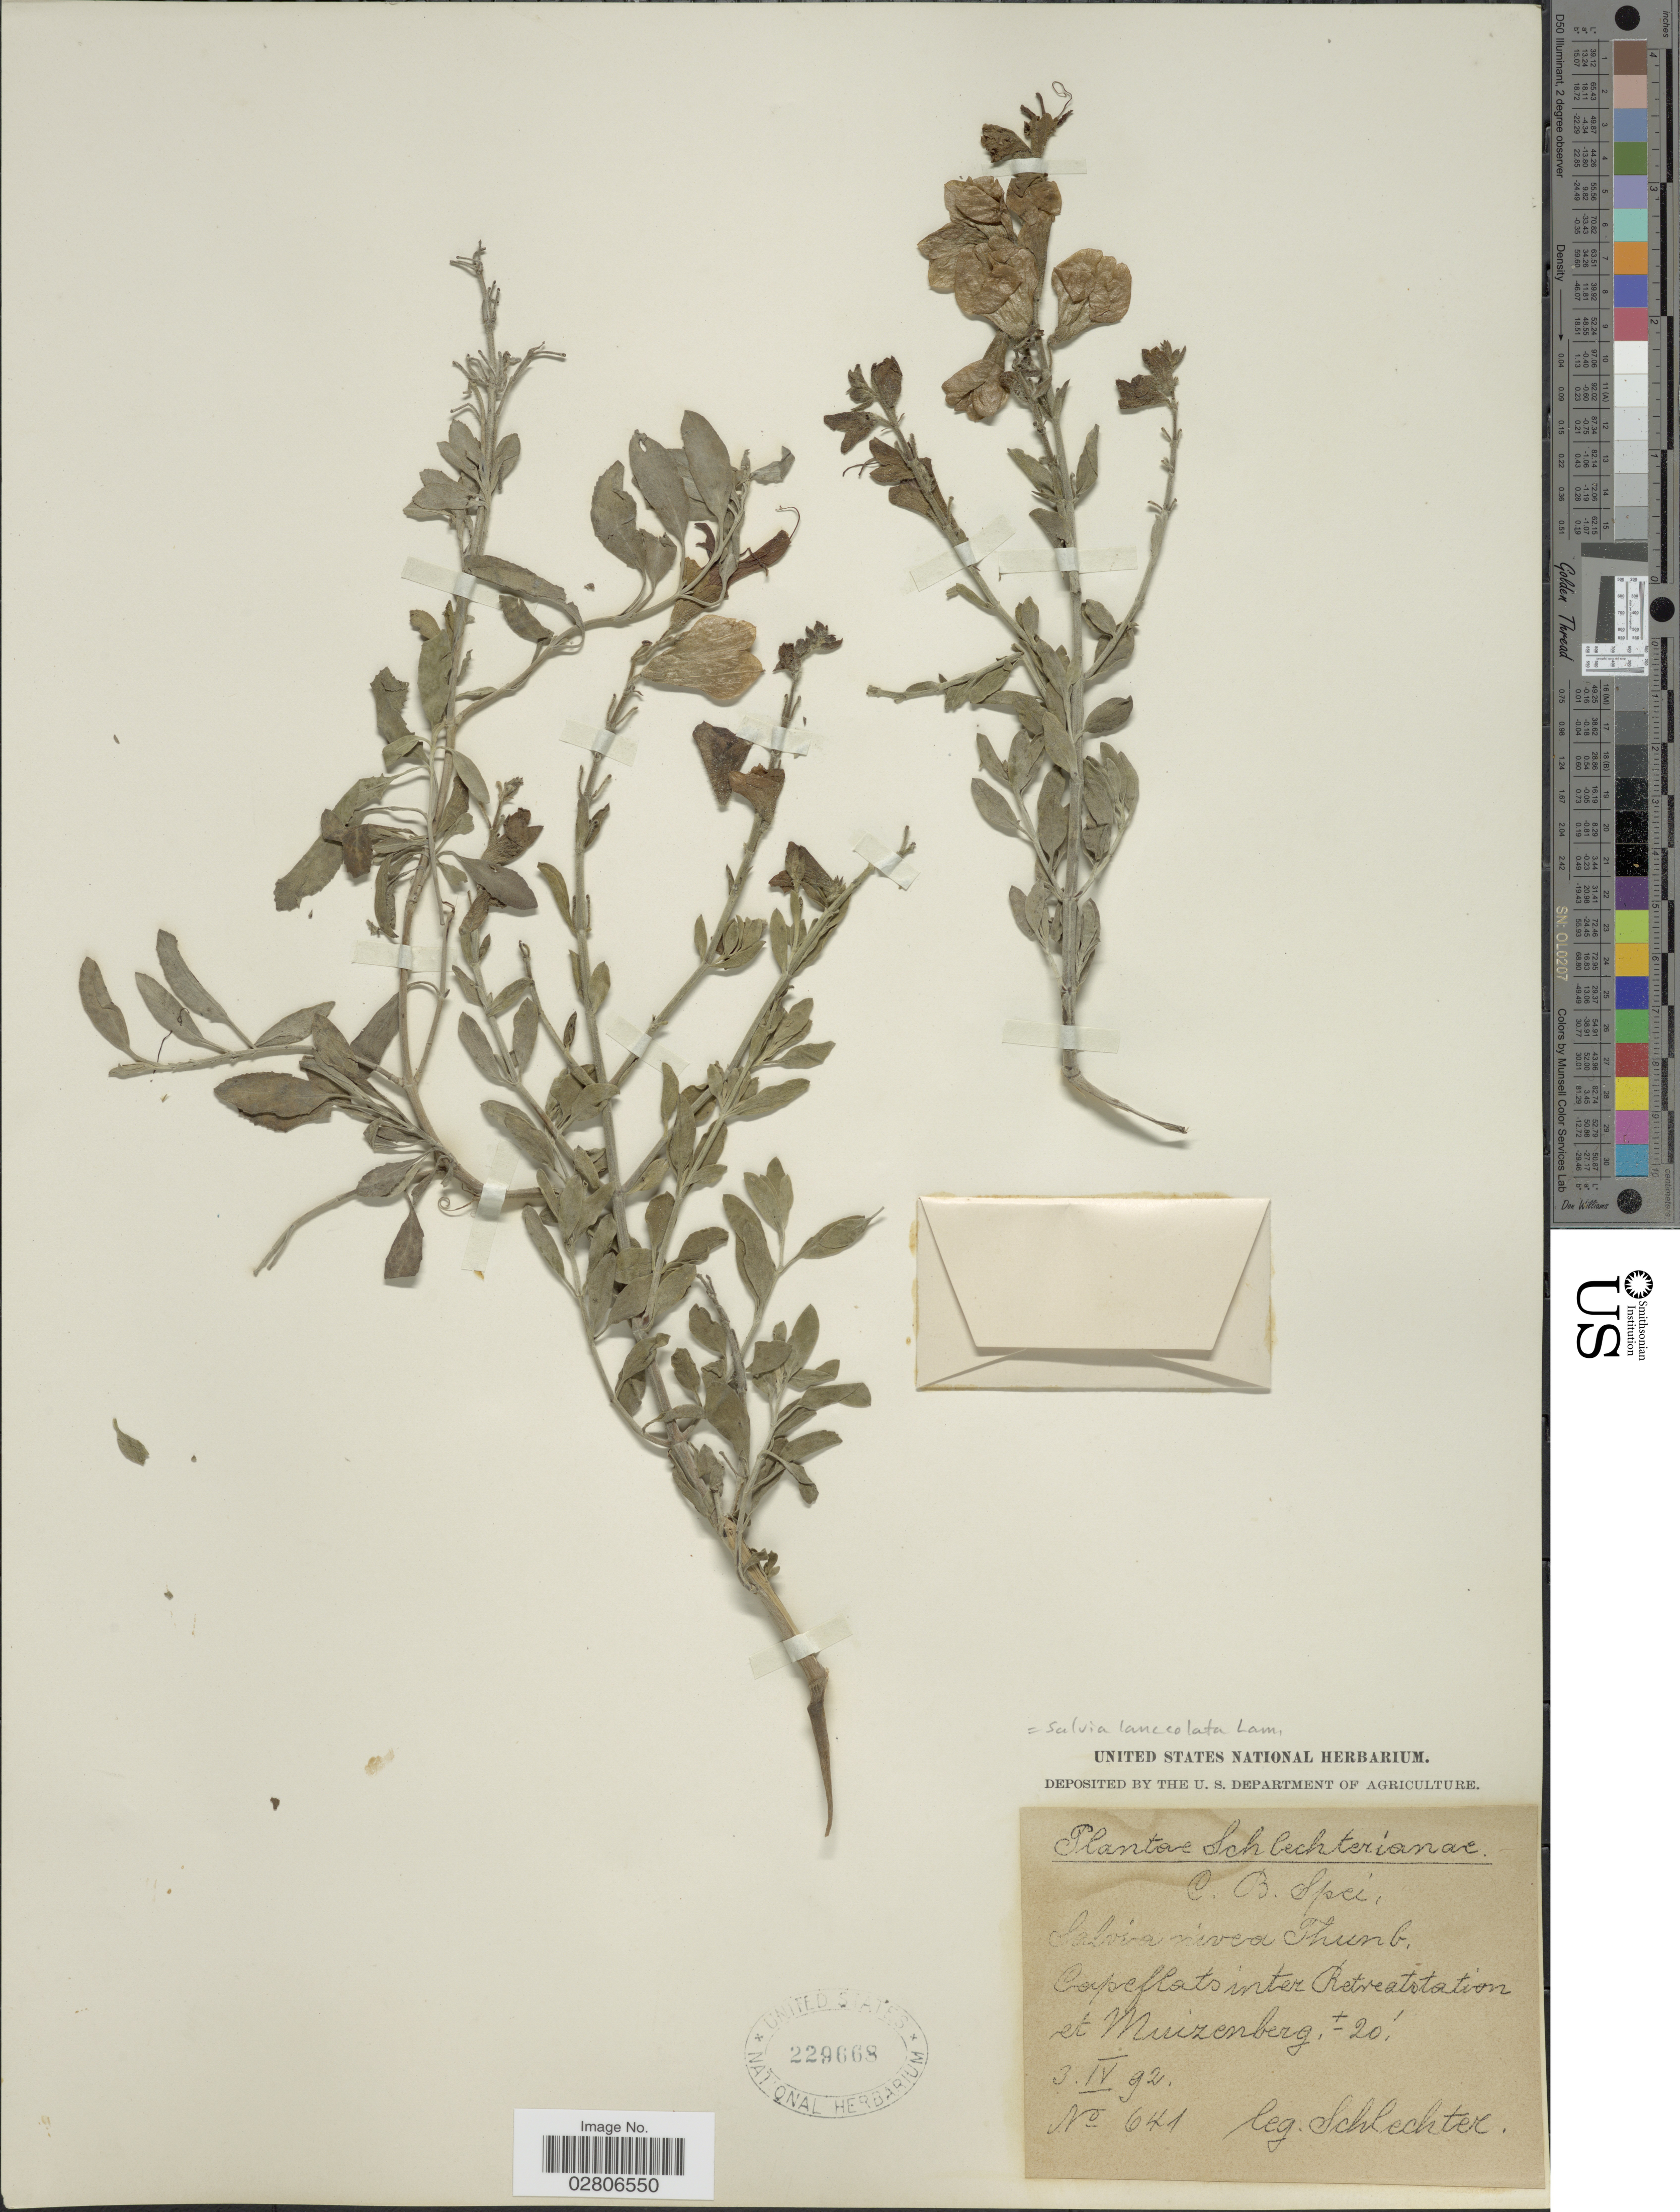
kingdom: Plantae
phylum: Tracheophyta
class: Magnoliopsida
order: Lamiales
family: Lamiaceae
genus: Salvia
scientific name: Salvia lanceolata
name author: Brouss.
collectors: Schlechter, --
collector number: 641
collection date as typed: Transcribed d/m/y: 3/4/92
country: South Africa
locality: Capeflats inter Retreatstation et Muizenberg. C. B. Spei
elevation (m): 6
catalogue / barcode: US 229668